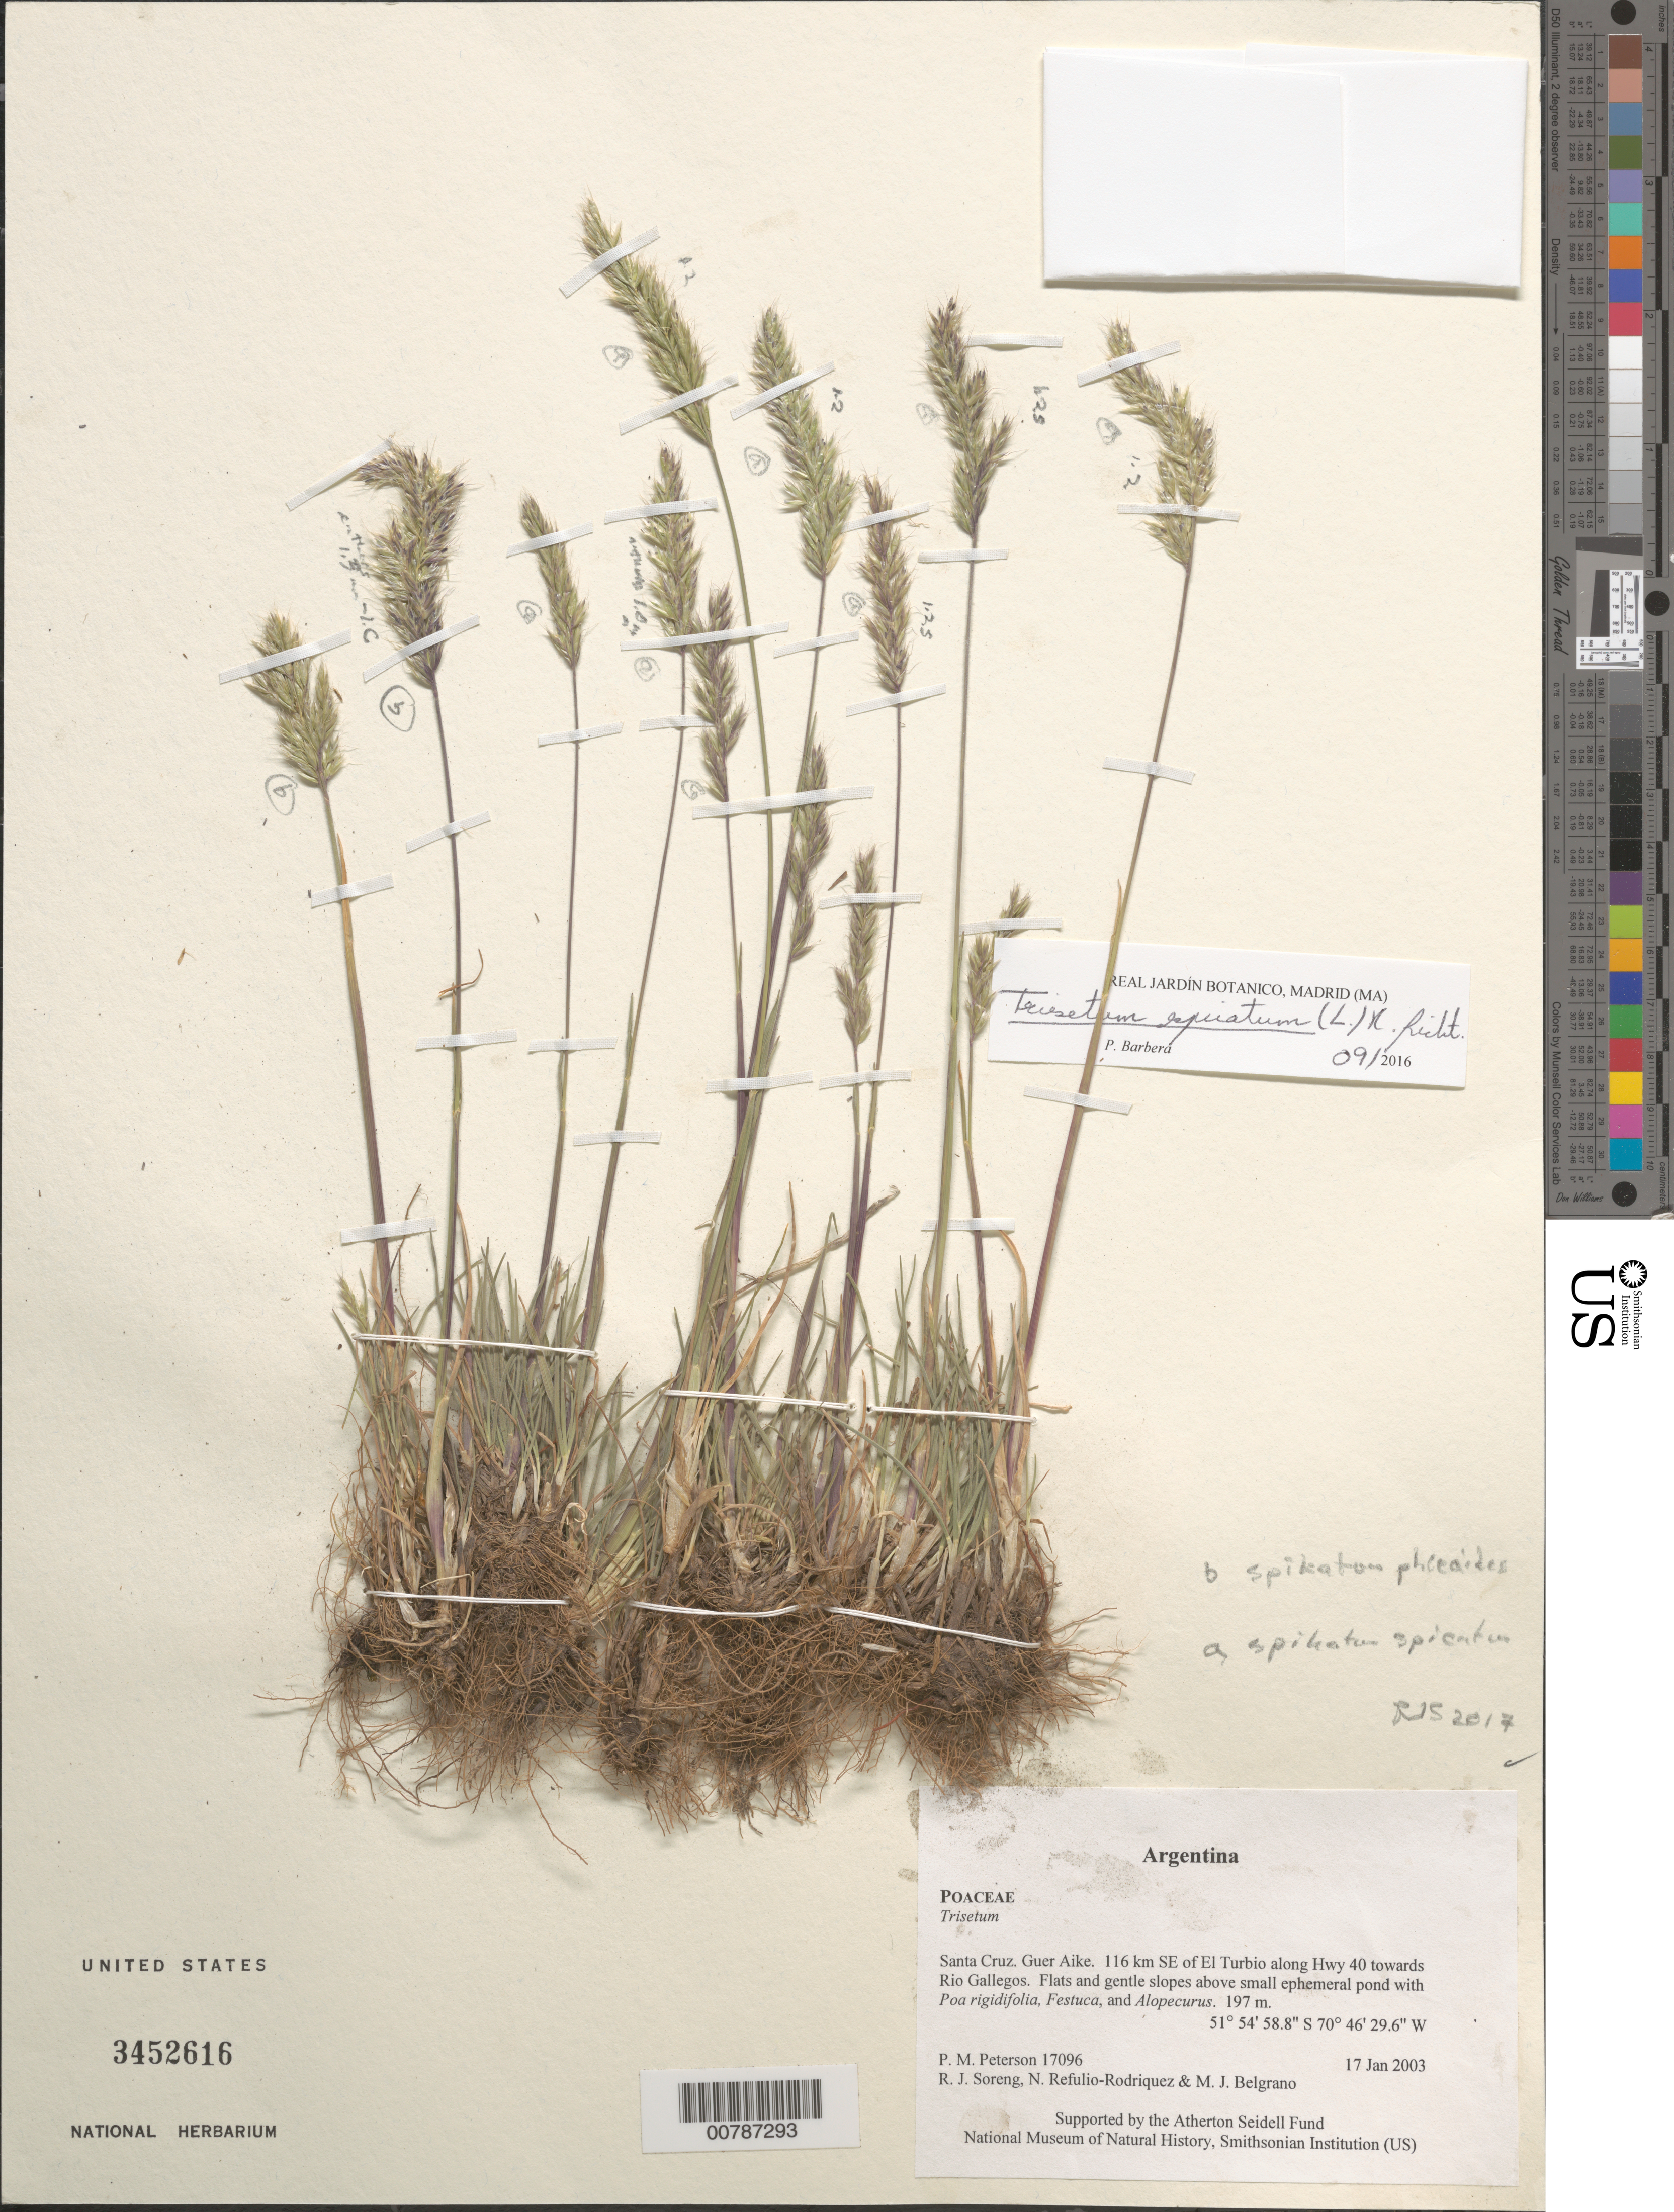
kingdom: Plantae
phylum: Tracheophyta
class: Liliopsida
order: Poales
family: Poaceae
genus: Trisetum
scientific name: Trisetum spicatum subsp. spicatum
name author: (L.) K. Richt.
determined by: Soreng, Robert J., Research Associate (BOT), Smithsonian Institution - National Museum of Natural History (UNITED STATES)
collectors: P. M. Peterson, R. J. Soreng, N. Refulio-Rodríguez & M. Belgrano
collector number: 17096-a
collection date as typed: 17 Jan 2003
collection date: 2003-01-17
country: Argentina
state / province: Santa Cruz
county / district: Guer Aike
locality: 116 km SE of El Turbio along Hwy 40 towards Rio Gallegos. Flats and gentle slopes above small ephemeral pond with Poa rigidifolia, Festuca, and Alopecurus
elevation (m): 197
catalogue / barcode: US 3452616